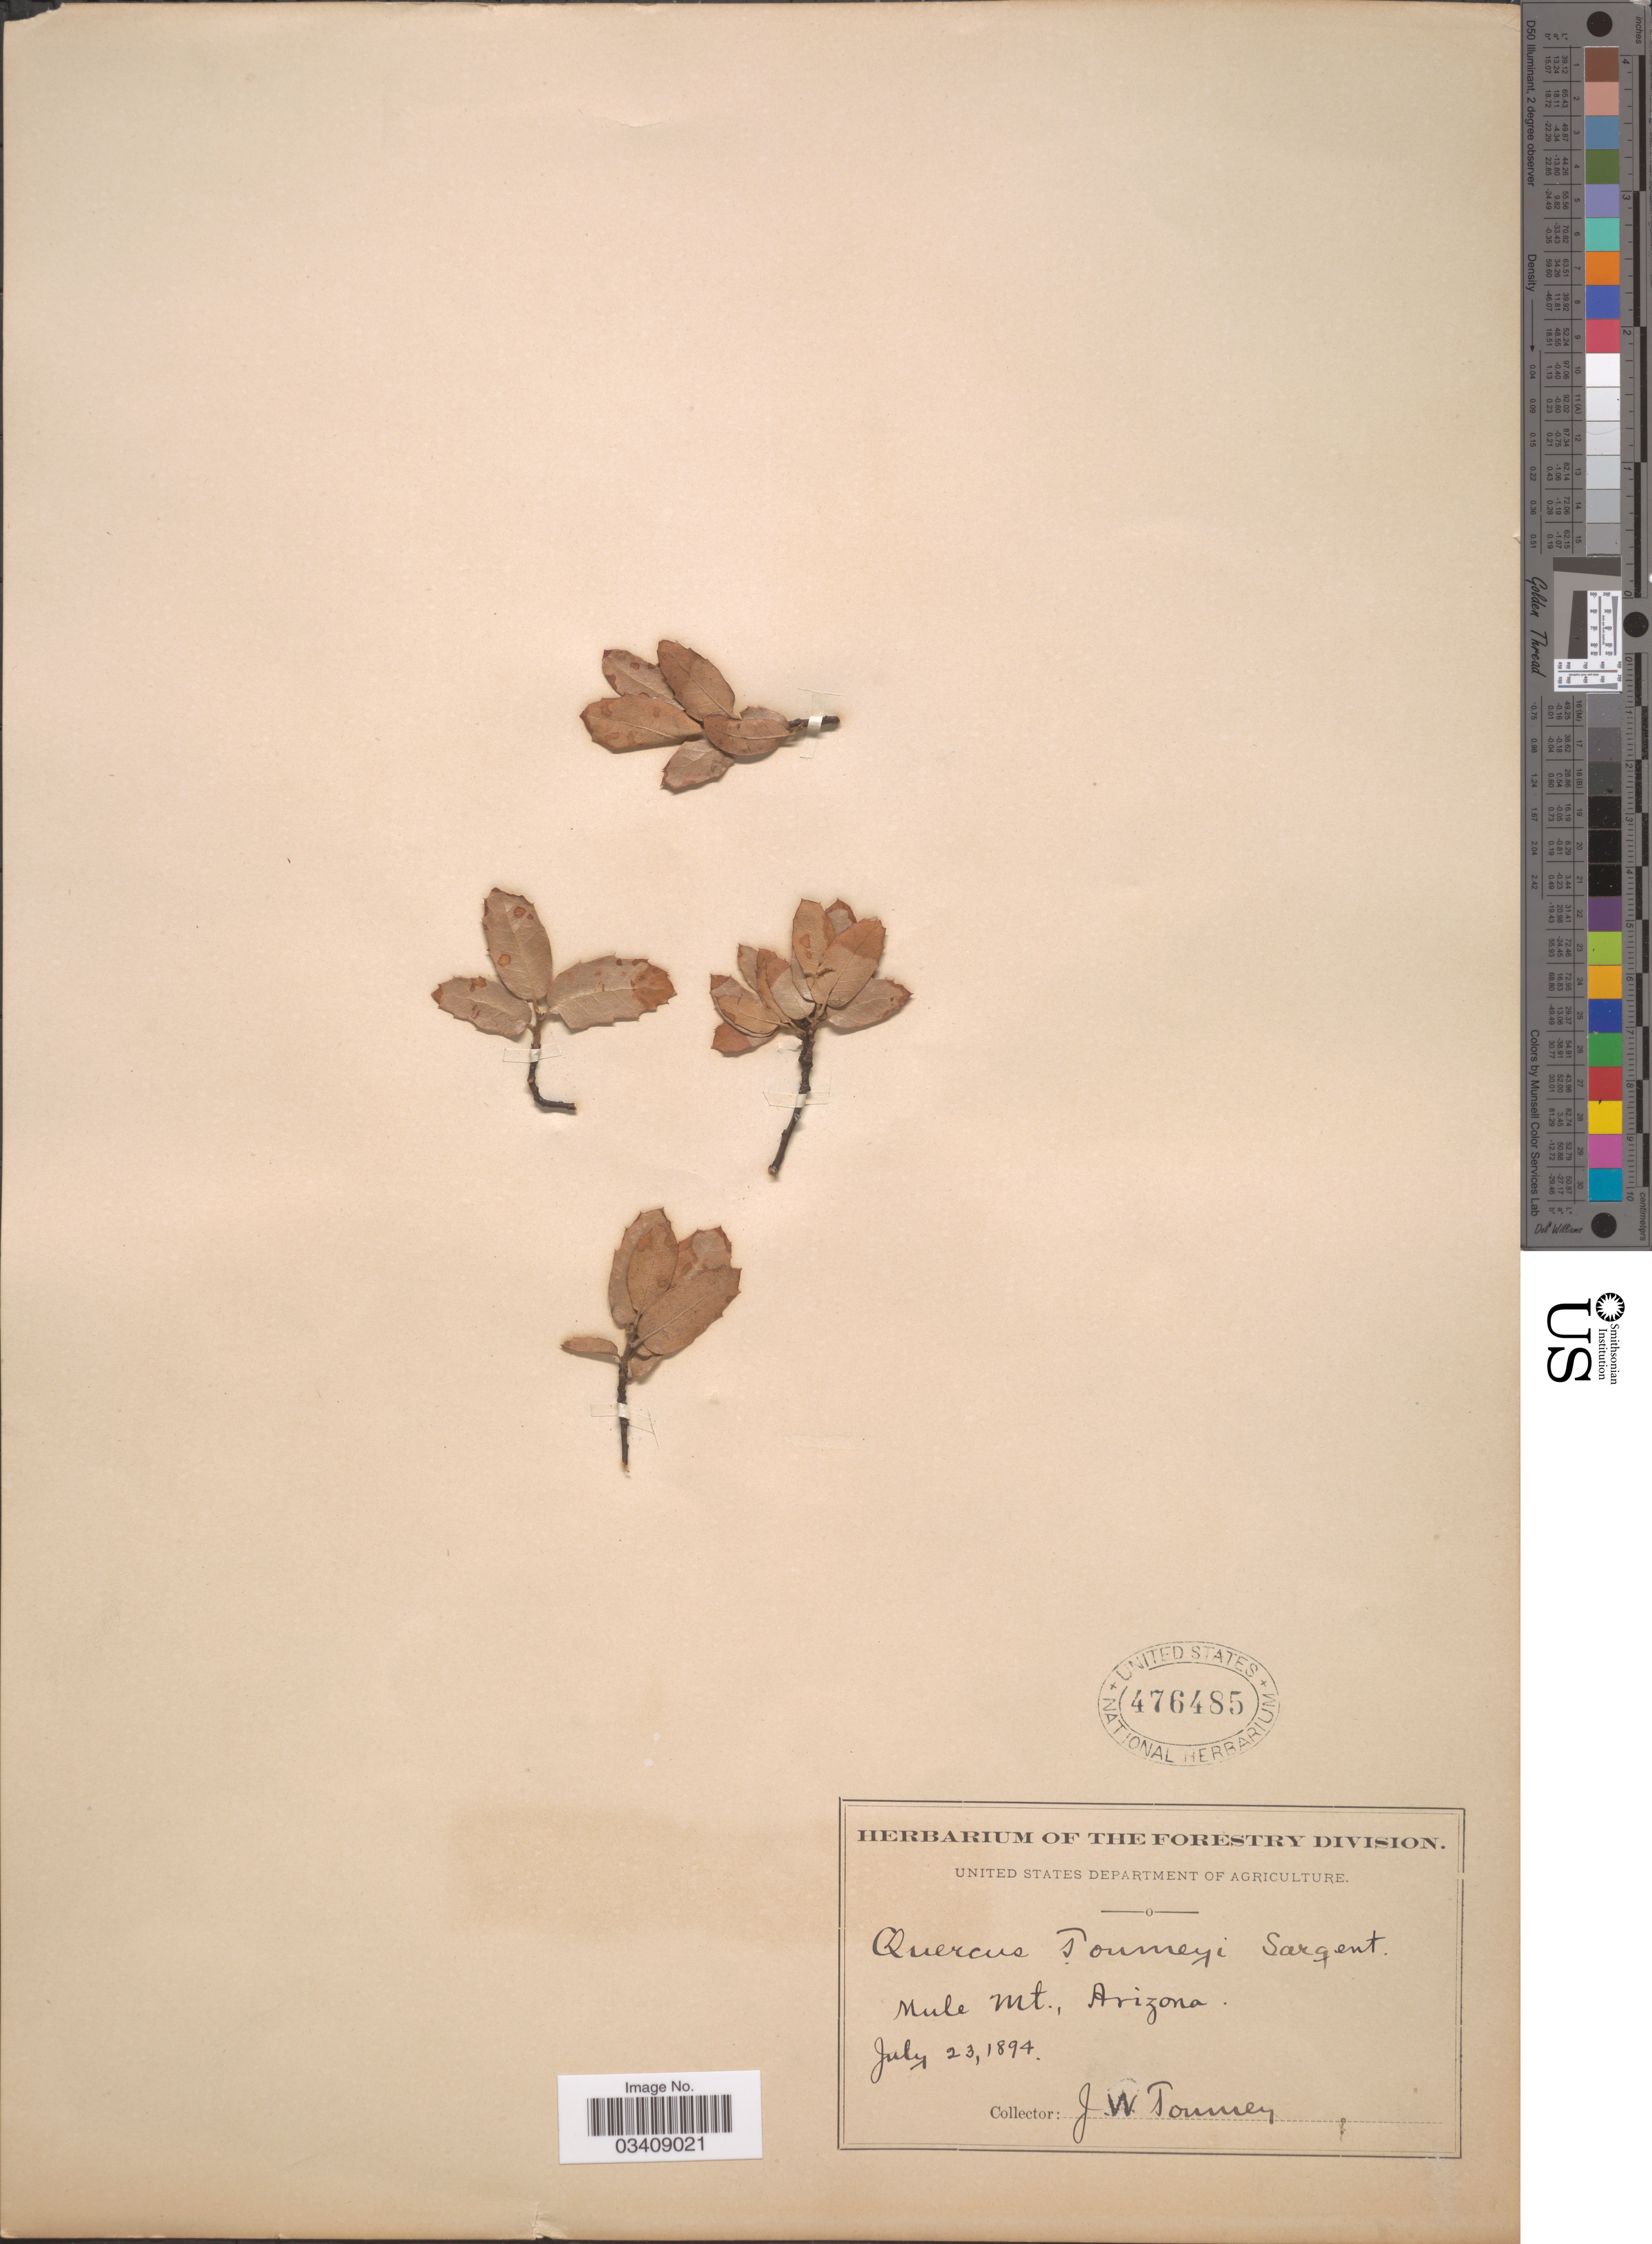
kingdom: Plantae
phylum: Tracheophyta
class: Magnoliopsida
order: Fagales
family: Fagaceae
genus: Quercus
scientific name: Quercus toumeyi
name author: Sarg.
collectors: J. W. Toumey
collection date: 1894-07-23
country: United States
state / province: Arizona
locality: Mule Mt.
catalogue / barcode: US 476485